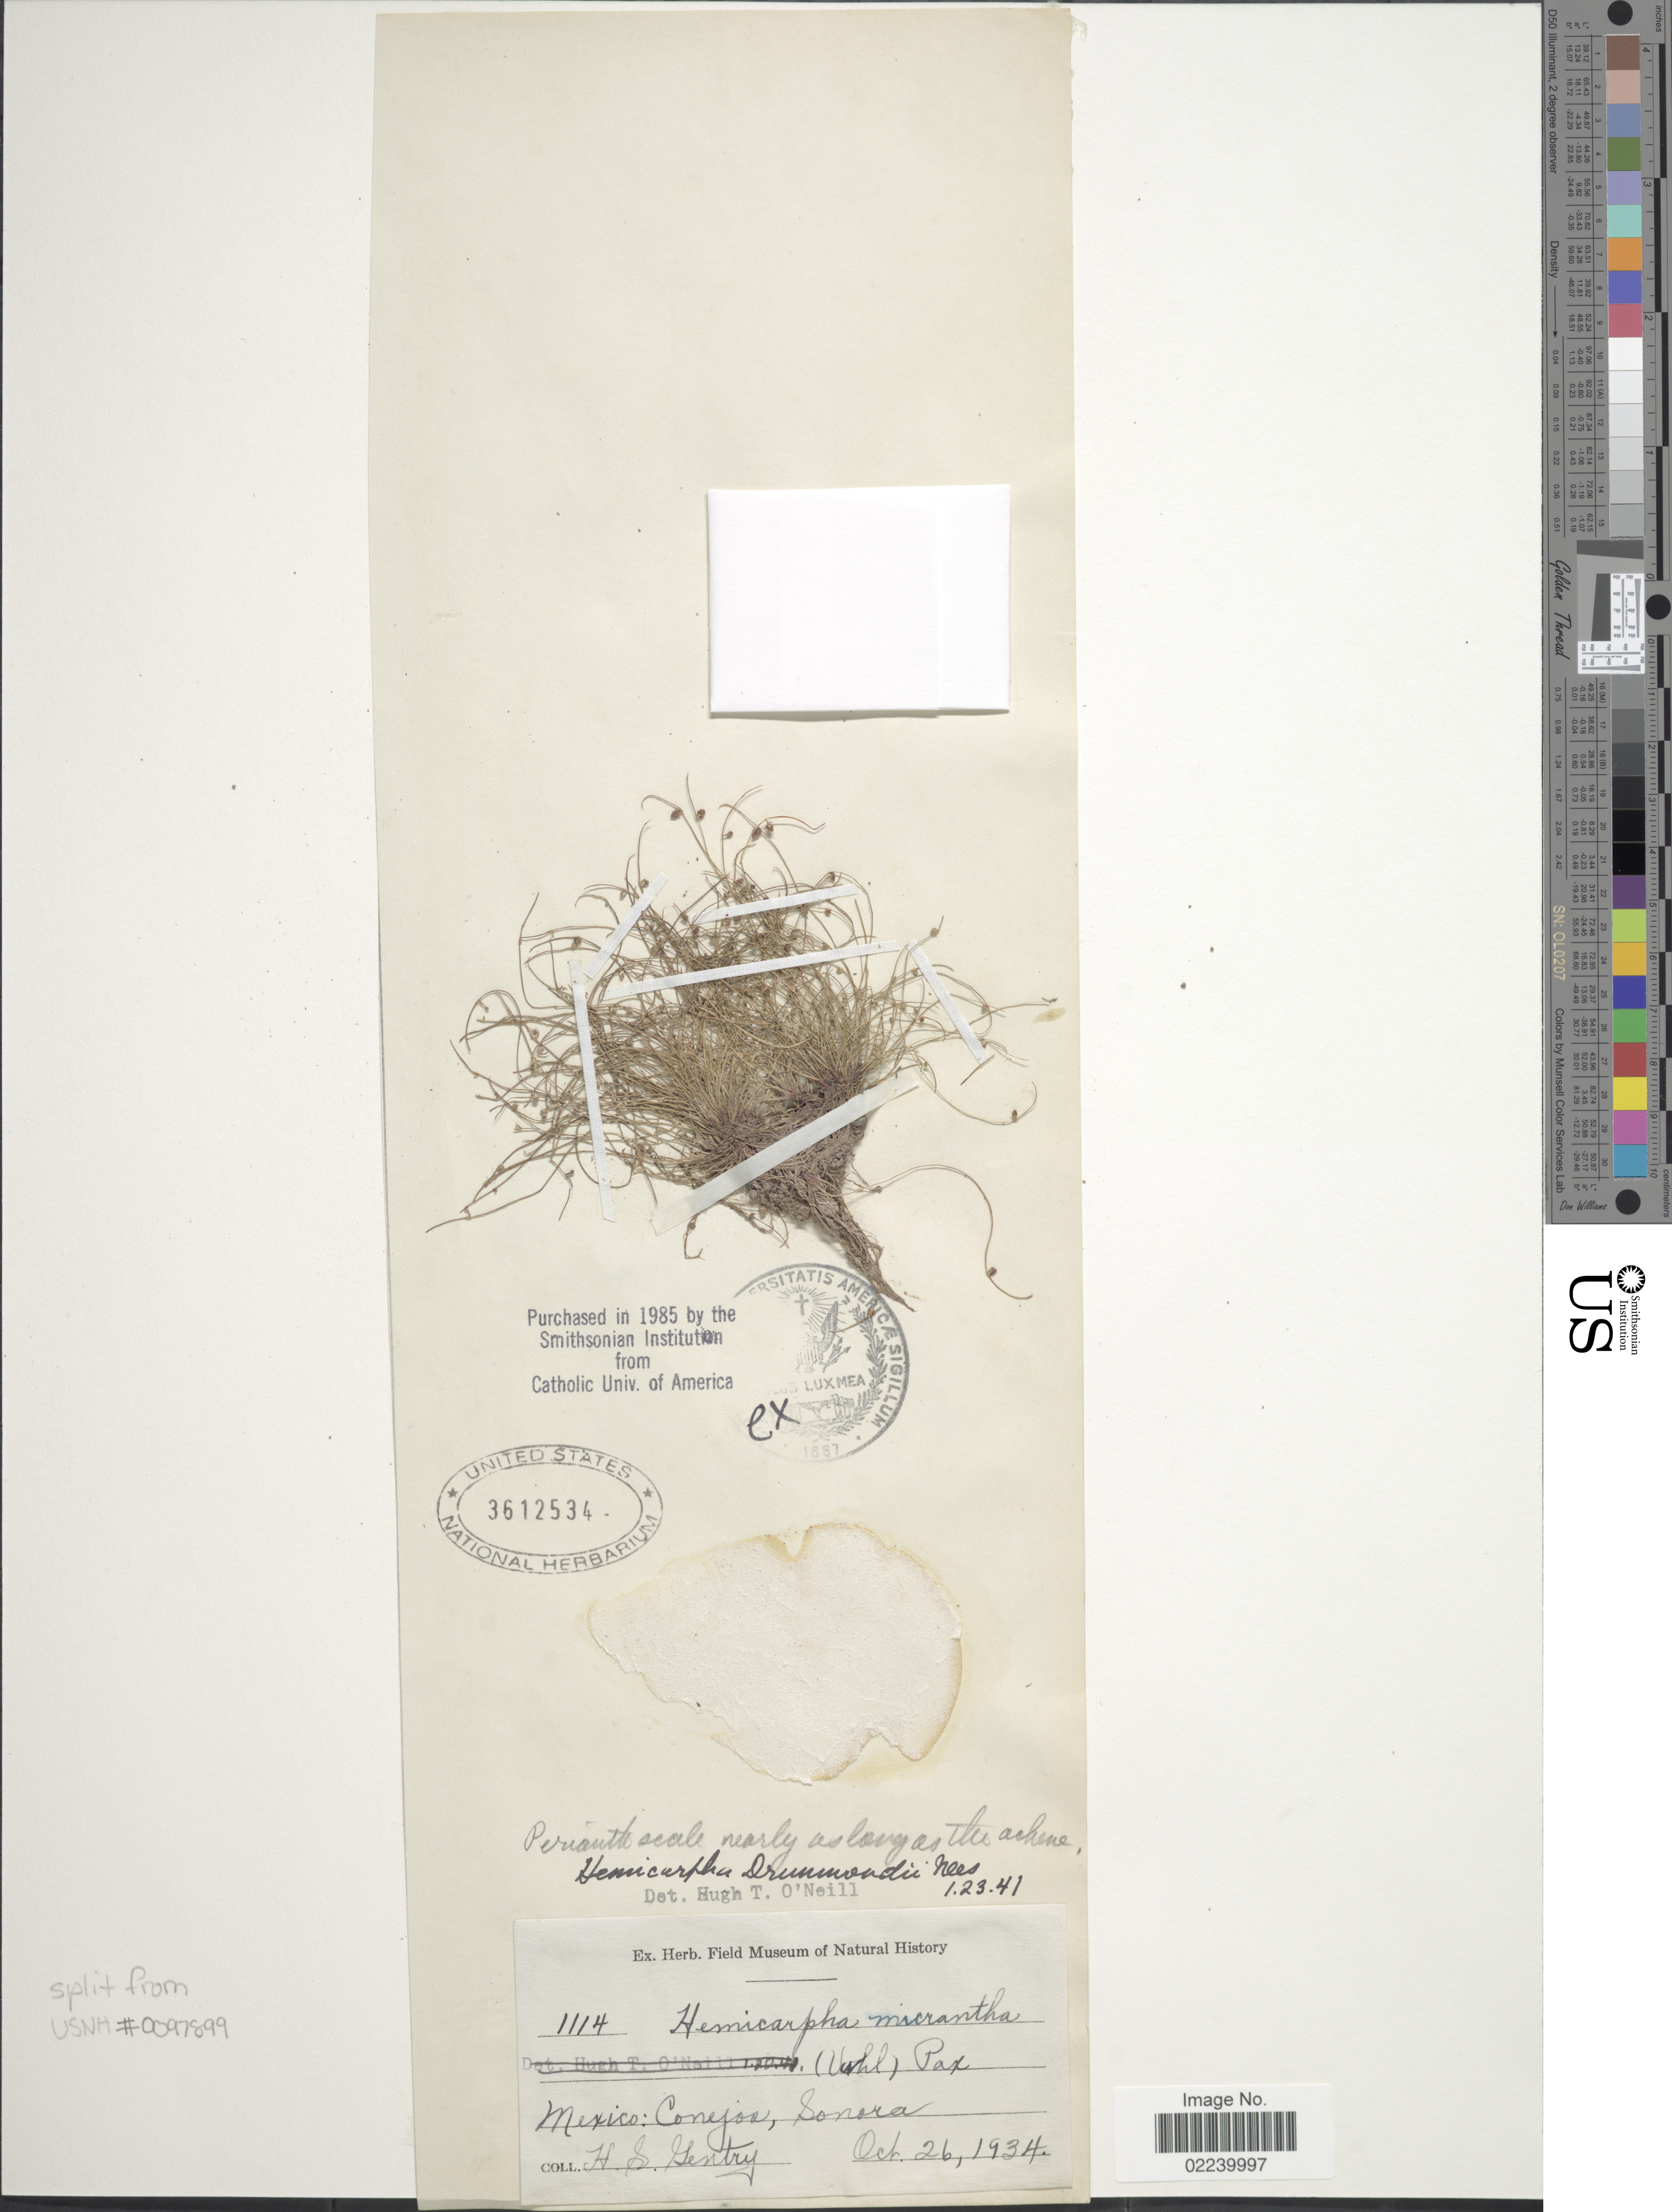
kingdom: Plantae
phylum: Tracheophyta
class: Liliopsida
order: Poales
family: Cyperaceae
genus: Cyperus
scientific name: Cyperus subsquarrosus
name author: (Muhl.) Bauters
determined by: Strong, M. T., (US), Smithsonian Institution - National Museum of Natural History (UNITED STATES)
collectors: H. S. Gentry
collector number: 1114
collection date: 1934-10-26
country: Mexico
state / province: Sonora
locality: Conejos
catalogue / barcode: US 3612534